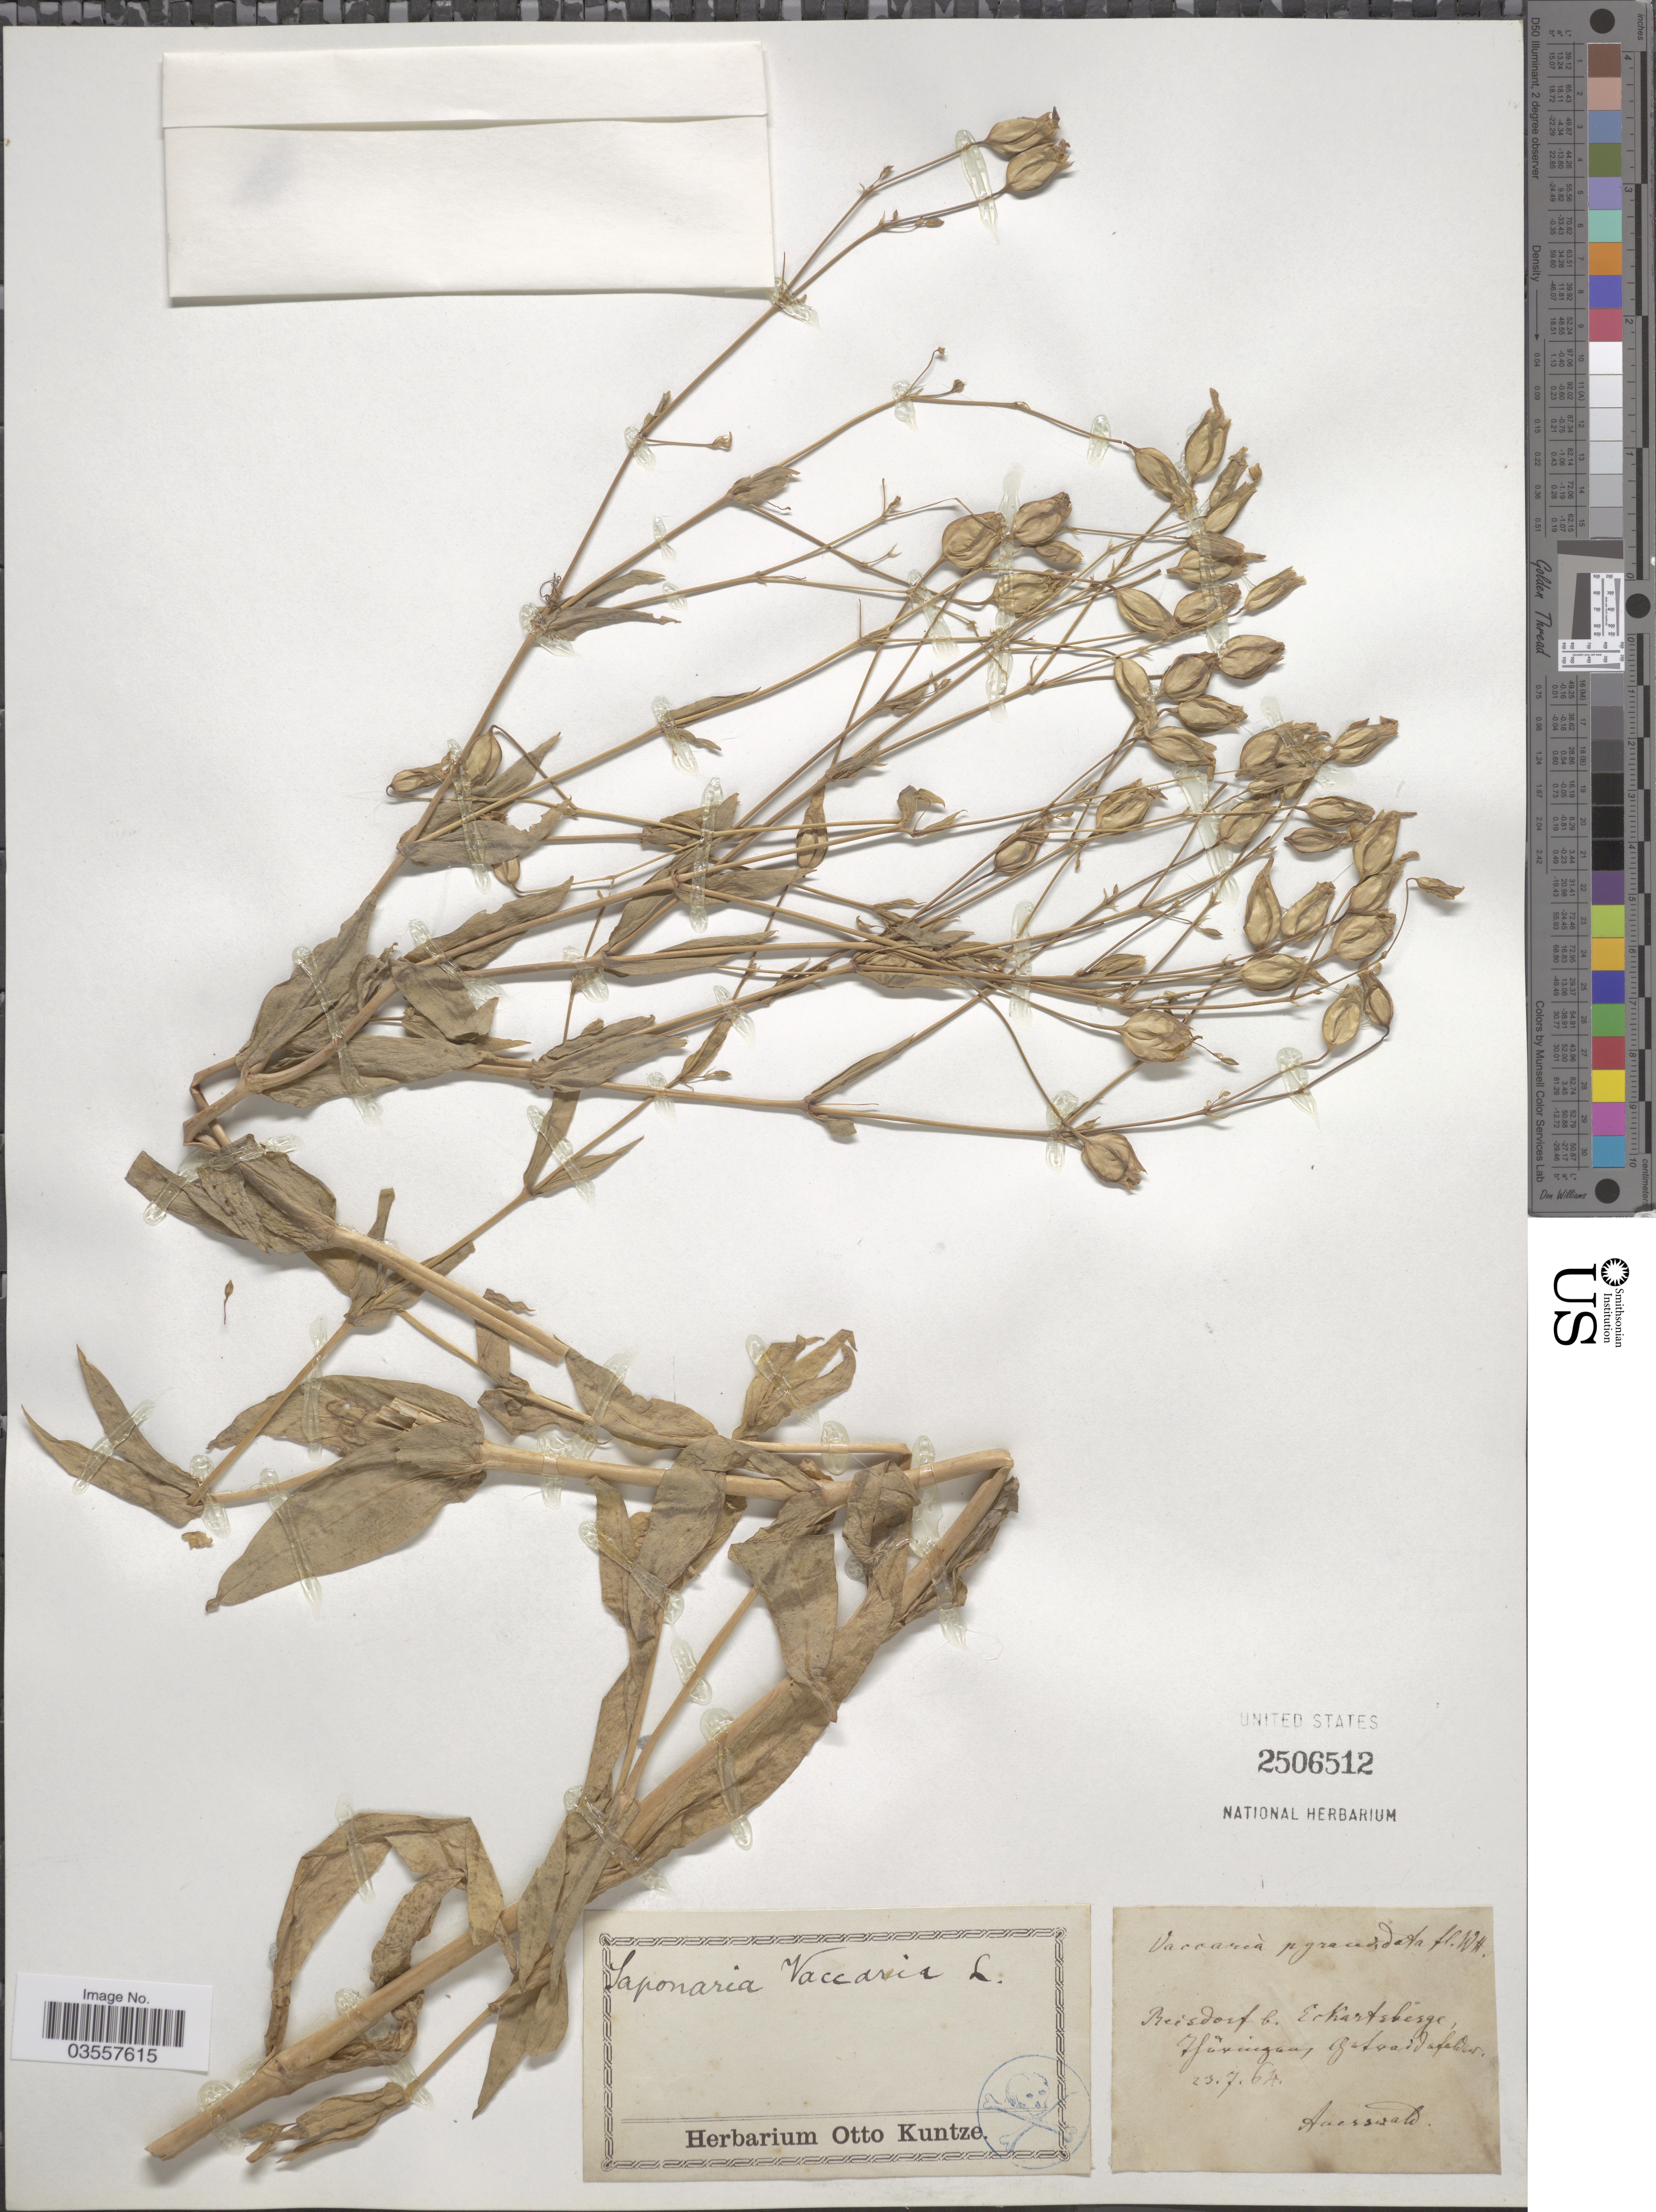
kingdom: Plantae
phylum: Tracheophyta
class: Magnoliopsida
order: Caryophyllales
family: Caryophyllaceae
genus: Saponaria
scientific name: Saponaria vaccaria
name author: L.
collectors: Auerswald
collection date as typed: Transcribed d/m/y: 23/7/64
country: Germany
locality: Reisdorf b. Eckartsberge, Ifarningen Refwaldalfder. [interpreted]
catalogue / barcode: US 2506512